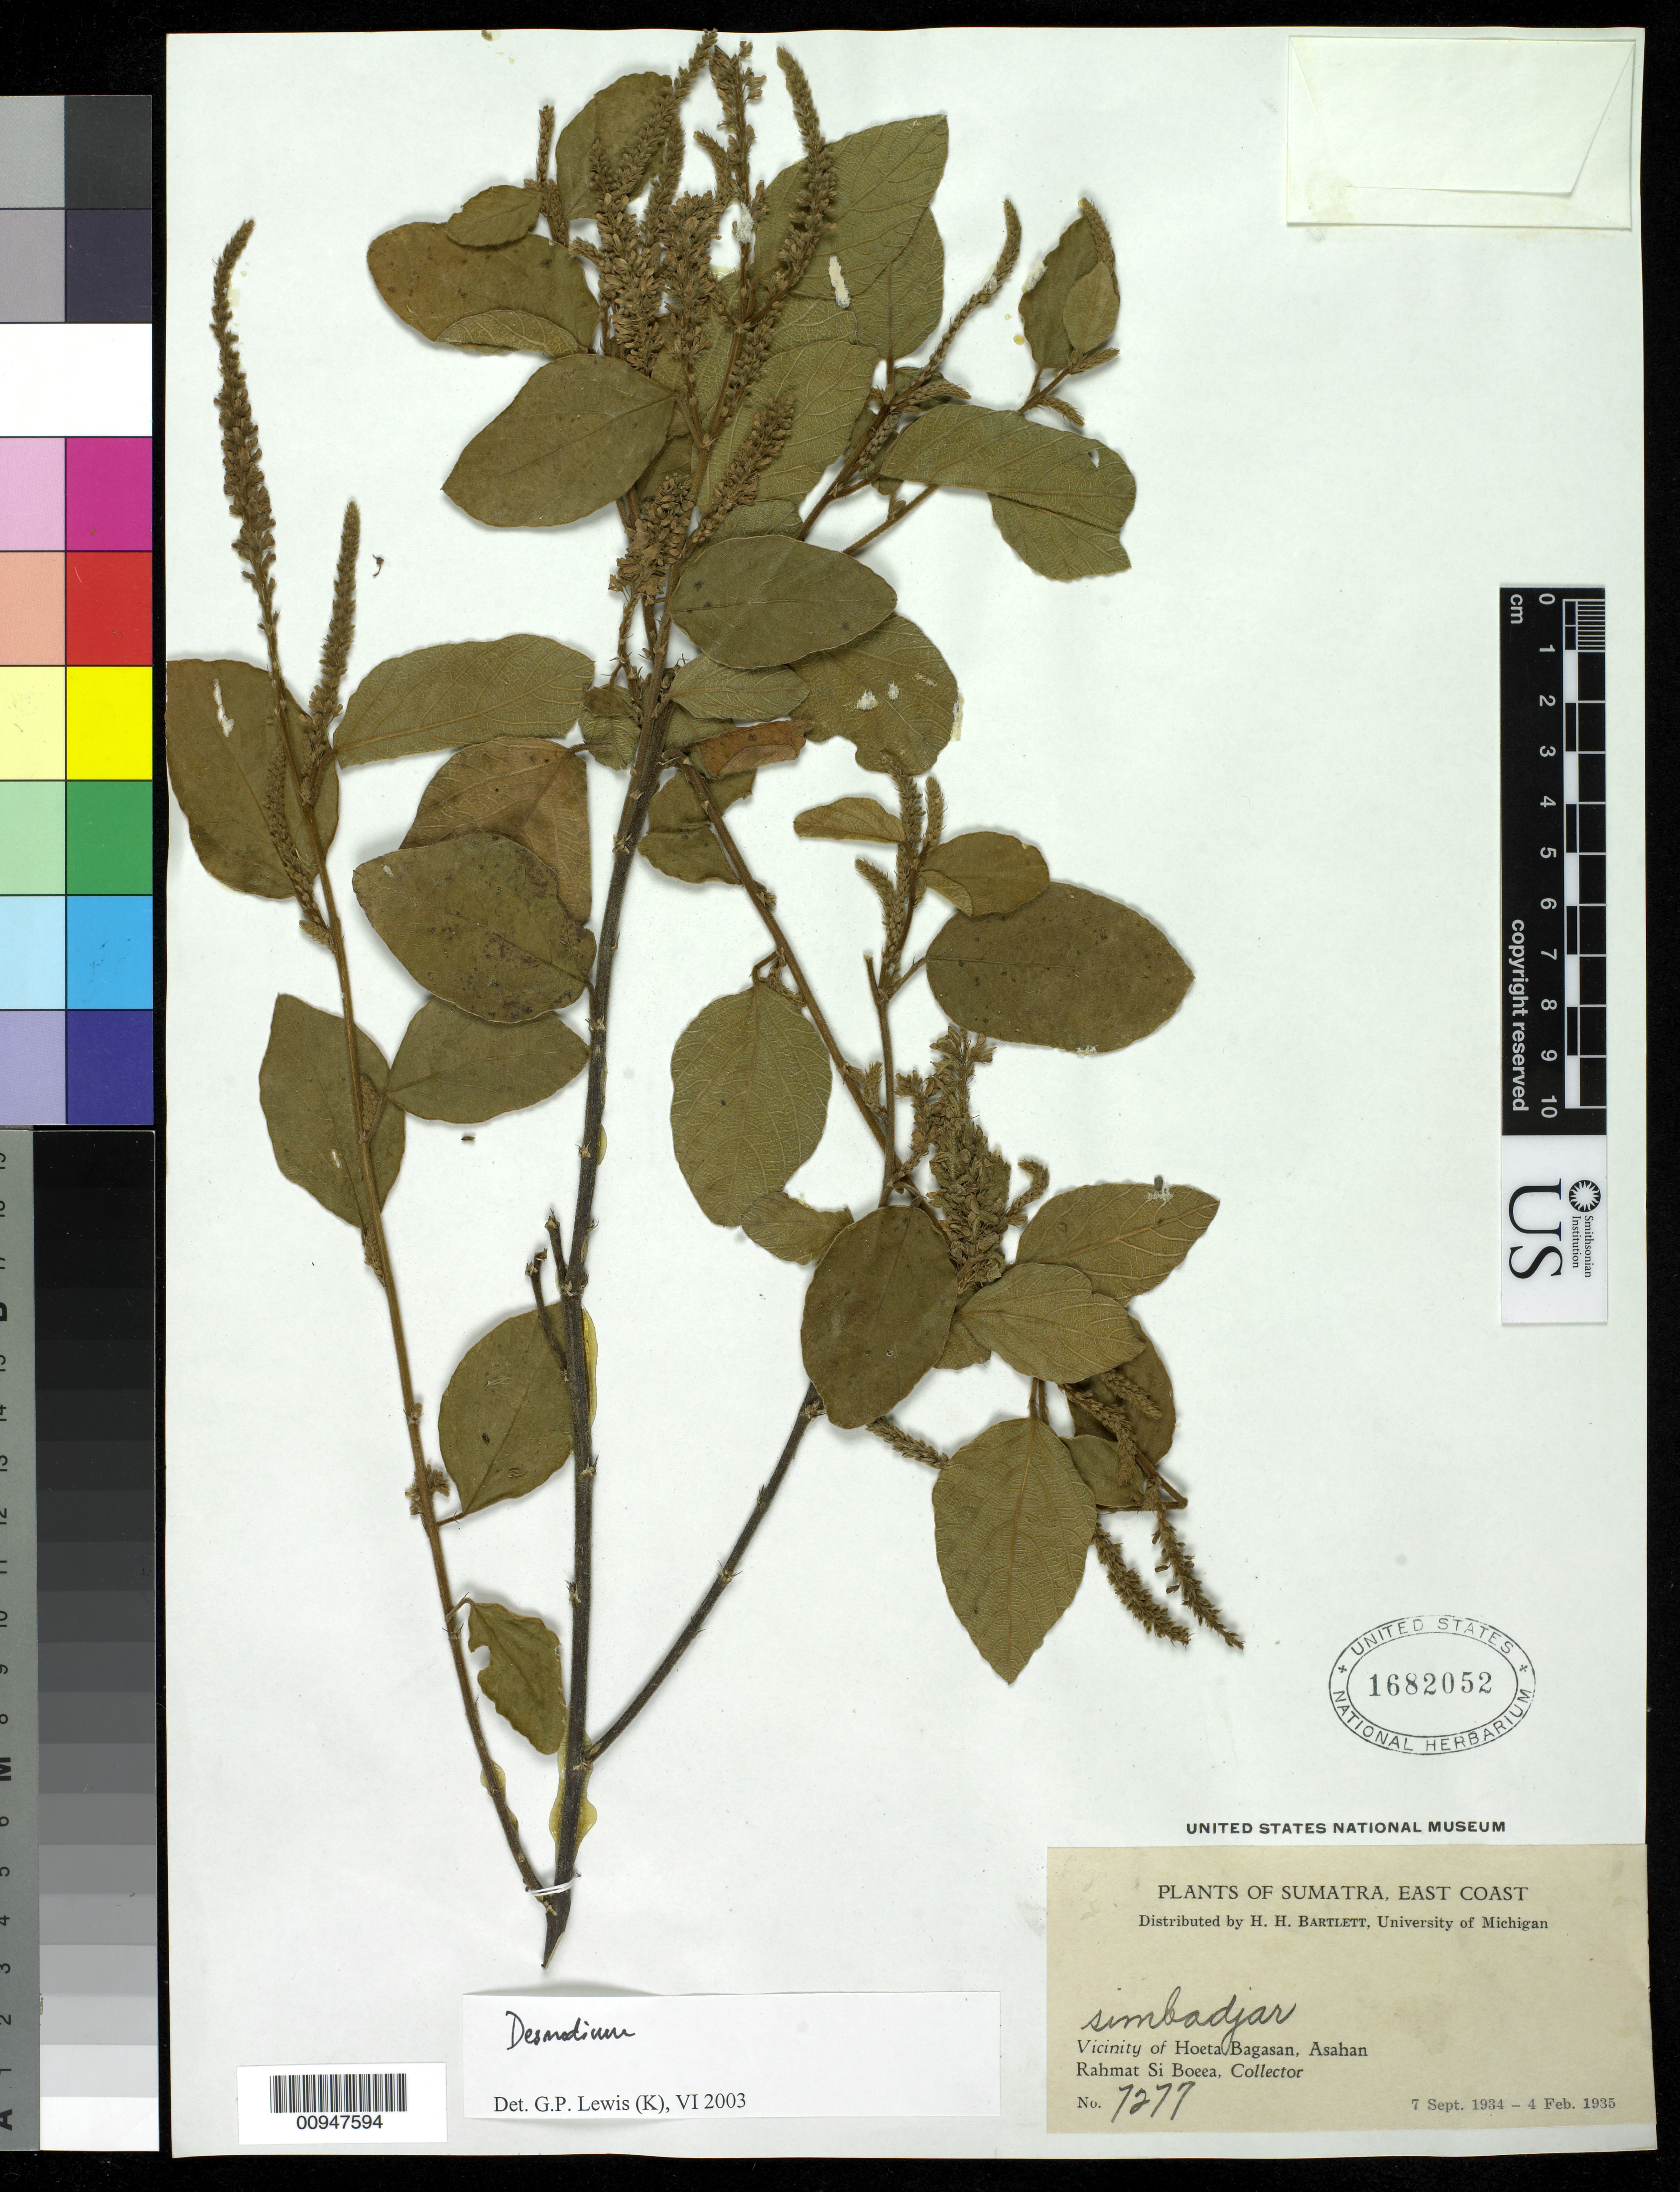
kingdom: Plantae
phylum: Tracheophyta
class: Magnoliopsida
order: Fabales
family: Fabaceae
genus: Polhillides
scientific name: Polhillides velutina subsp. velutina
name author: (Willd.) H. Ohashi & K. Ohashi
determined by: Strong, Mark T., (BOT), Smithsonian Institution - National Museum of Natural History (UNITED STATES)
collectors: Rahmat Si Boeea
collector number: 7277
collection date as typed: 07 Sep 1934 to 04 Feb 1935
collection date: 1934-09-07/1935-02-04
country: Indonesia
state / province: Sumatra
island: Sumatra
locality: vicinity of Hoeta Bagasan, Asahan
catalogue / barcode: US 1682052